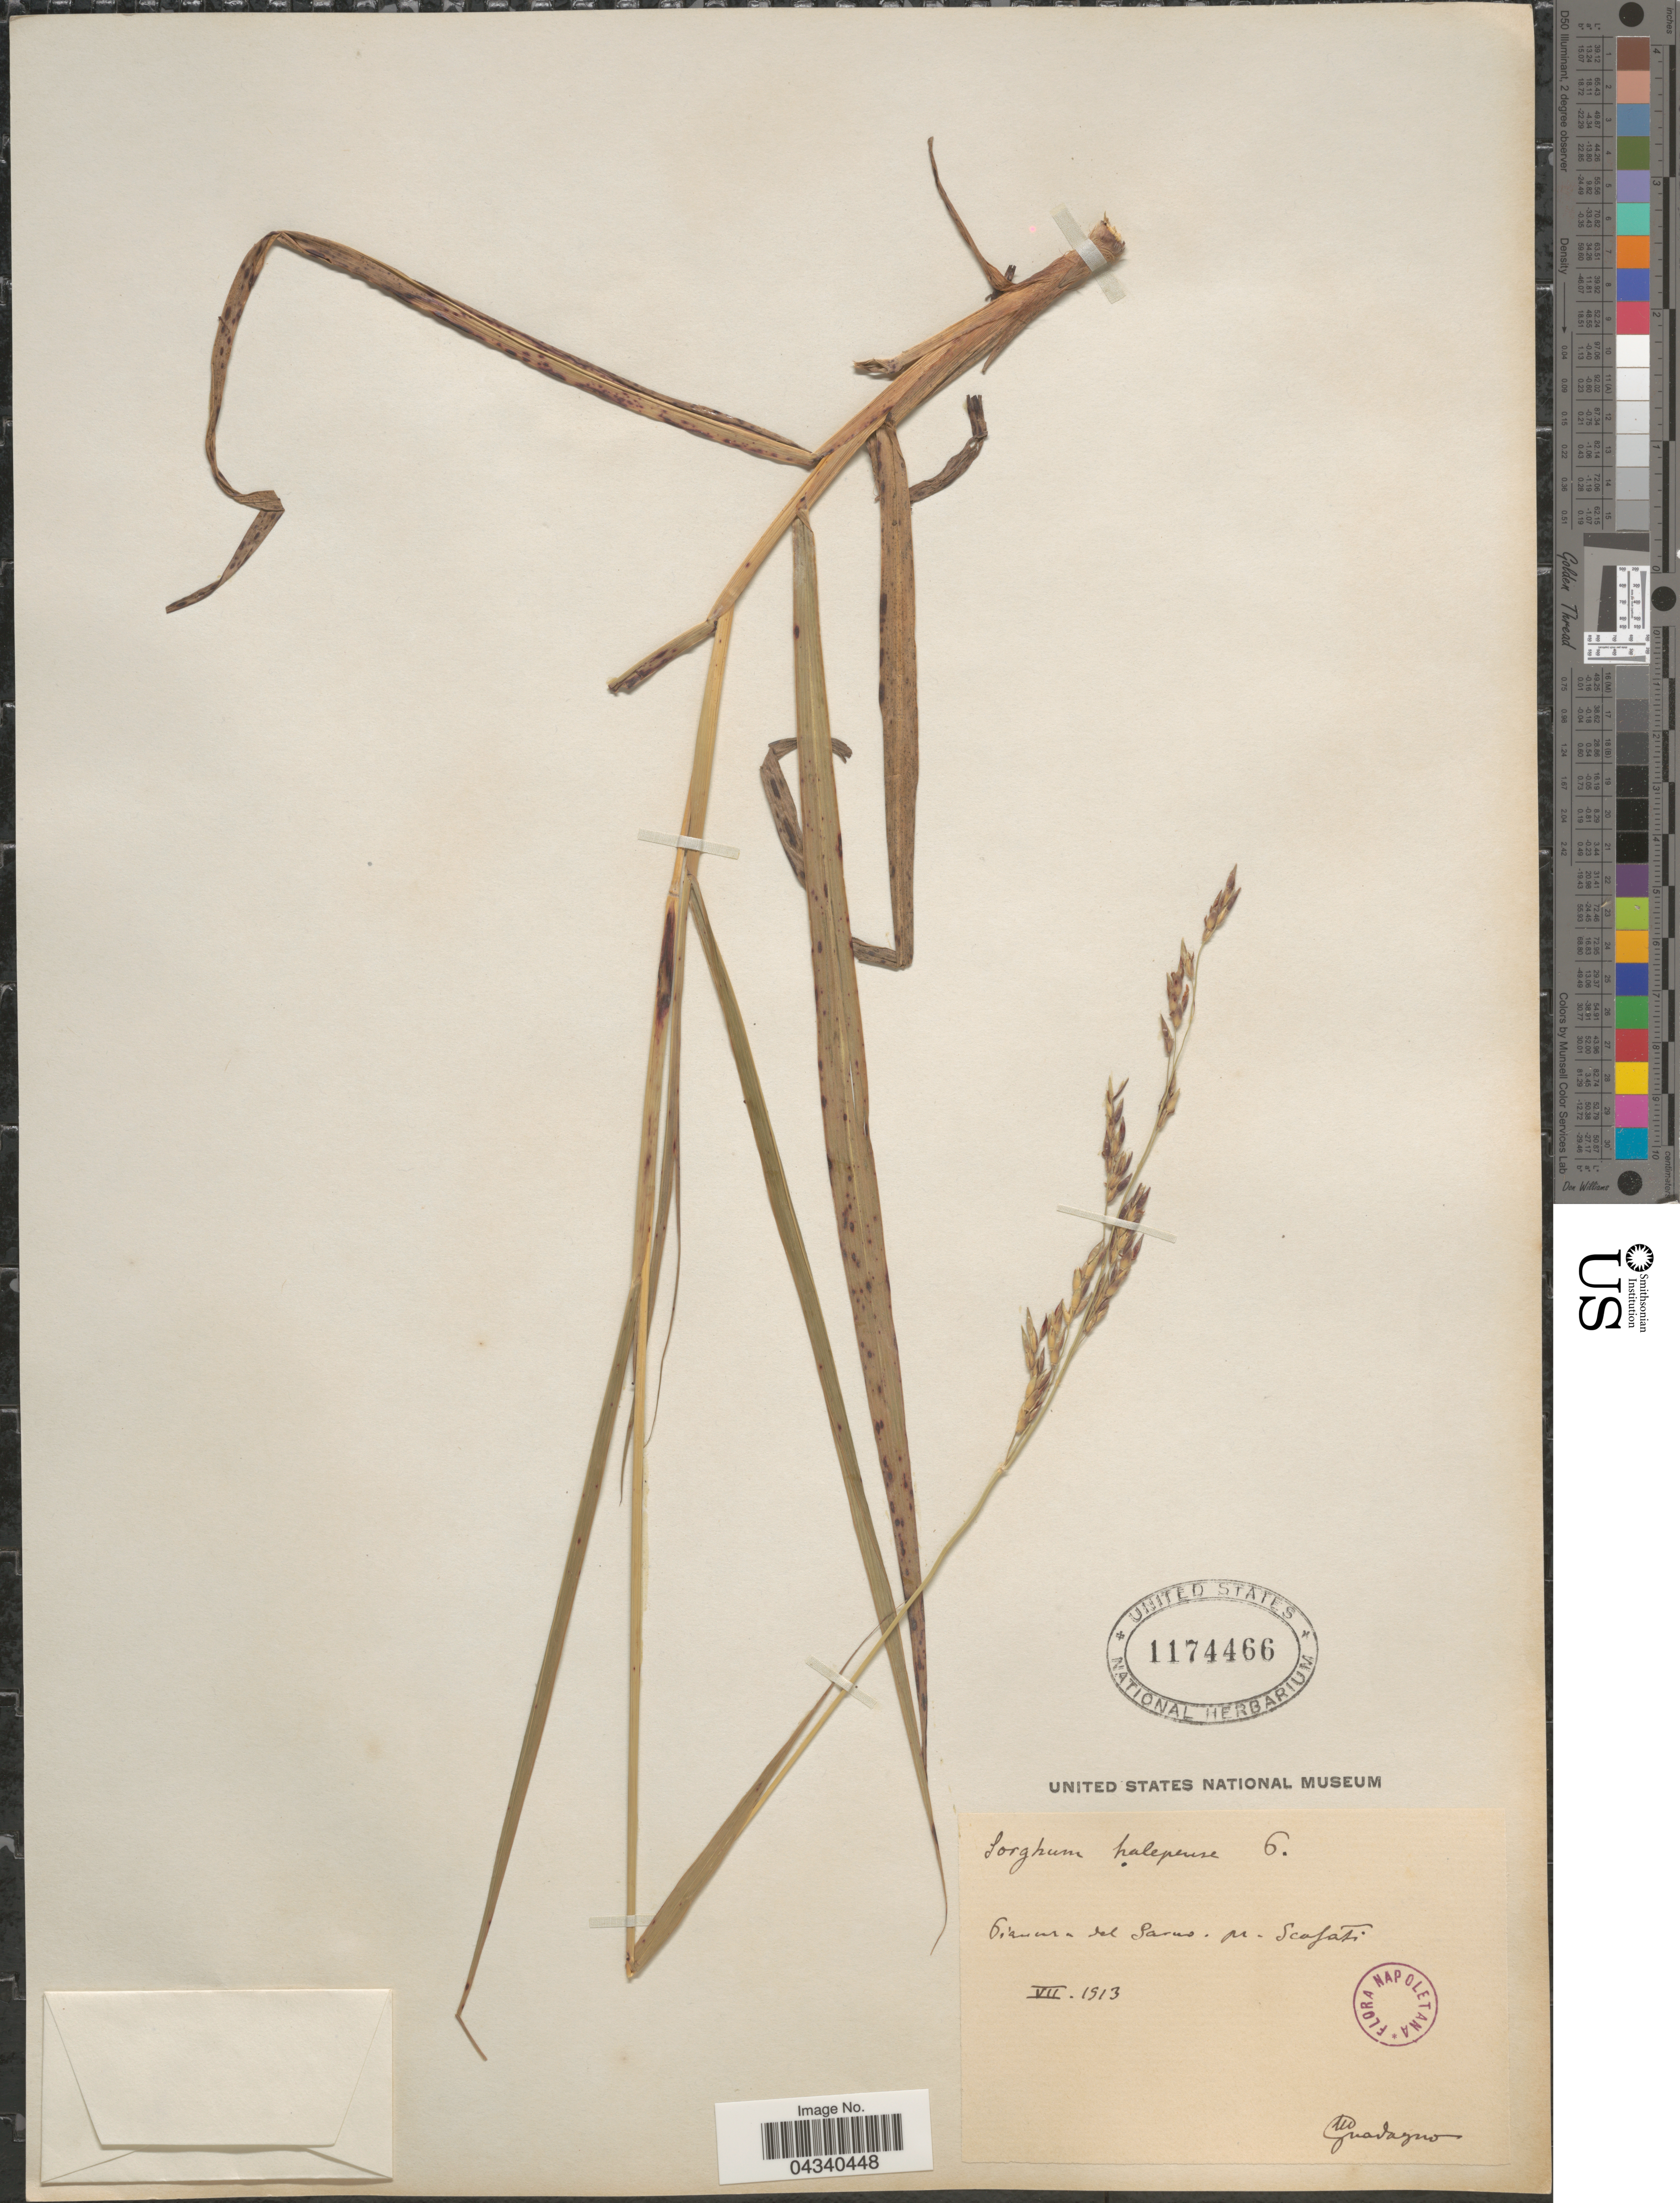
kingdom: Plantae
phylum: Tracheophyta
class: Liliopsida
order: Poales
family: Poaceae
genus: Sorghum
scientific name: Sorghum halepense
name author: (L.) Pers.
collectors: Guadagno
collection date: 1913-07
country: Italy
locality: Pianura del Sarno. Pr. Scafati.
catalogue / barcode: US 1174466